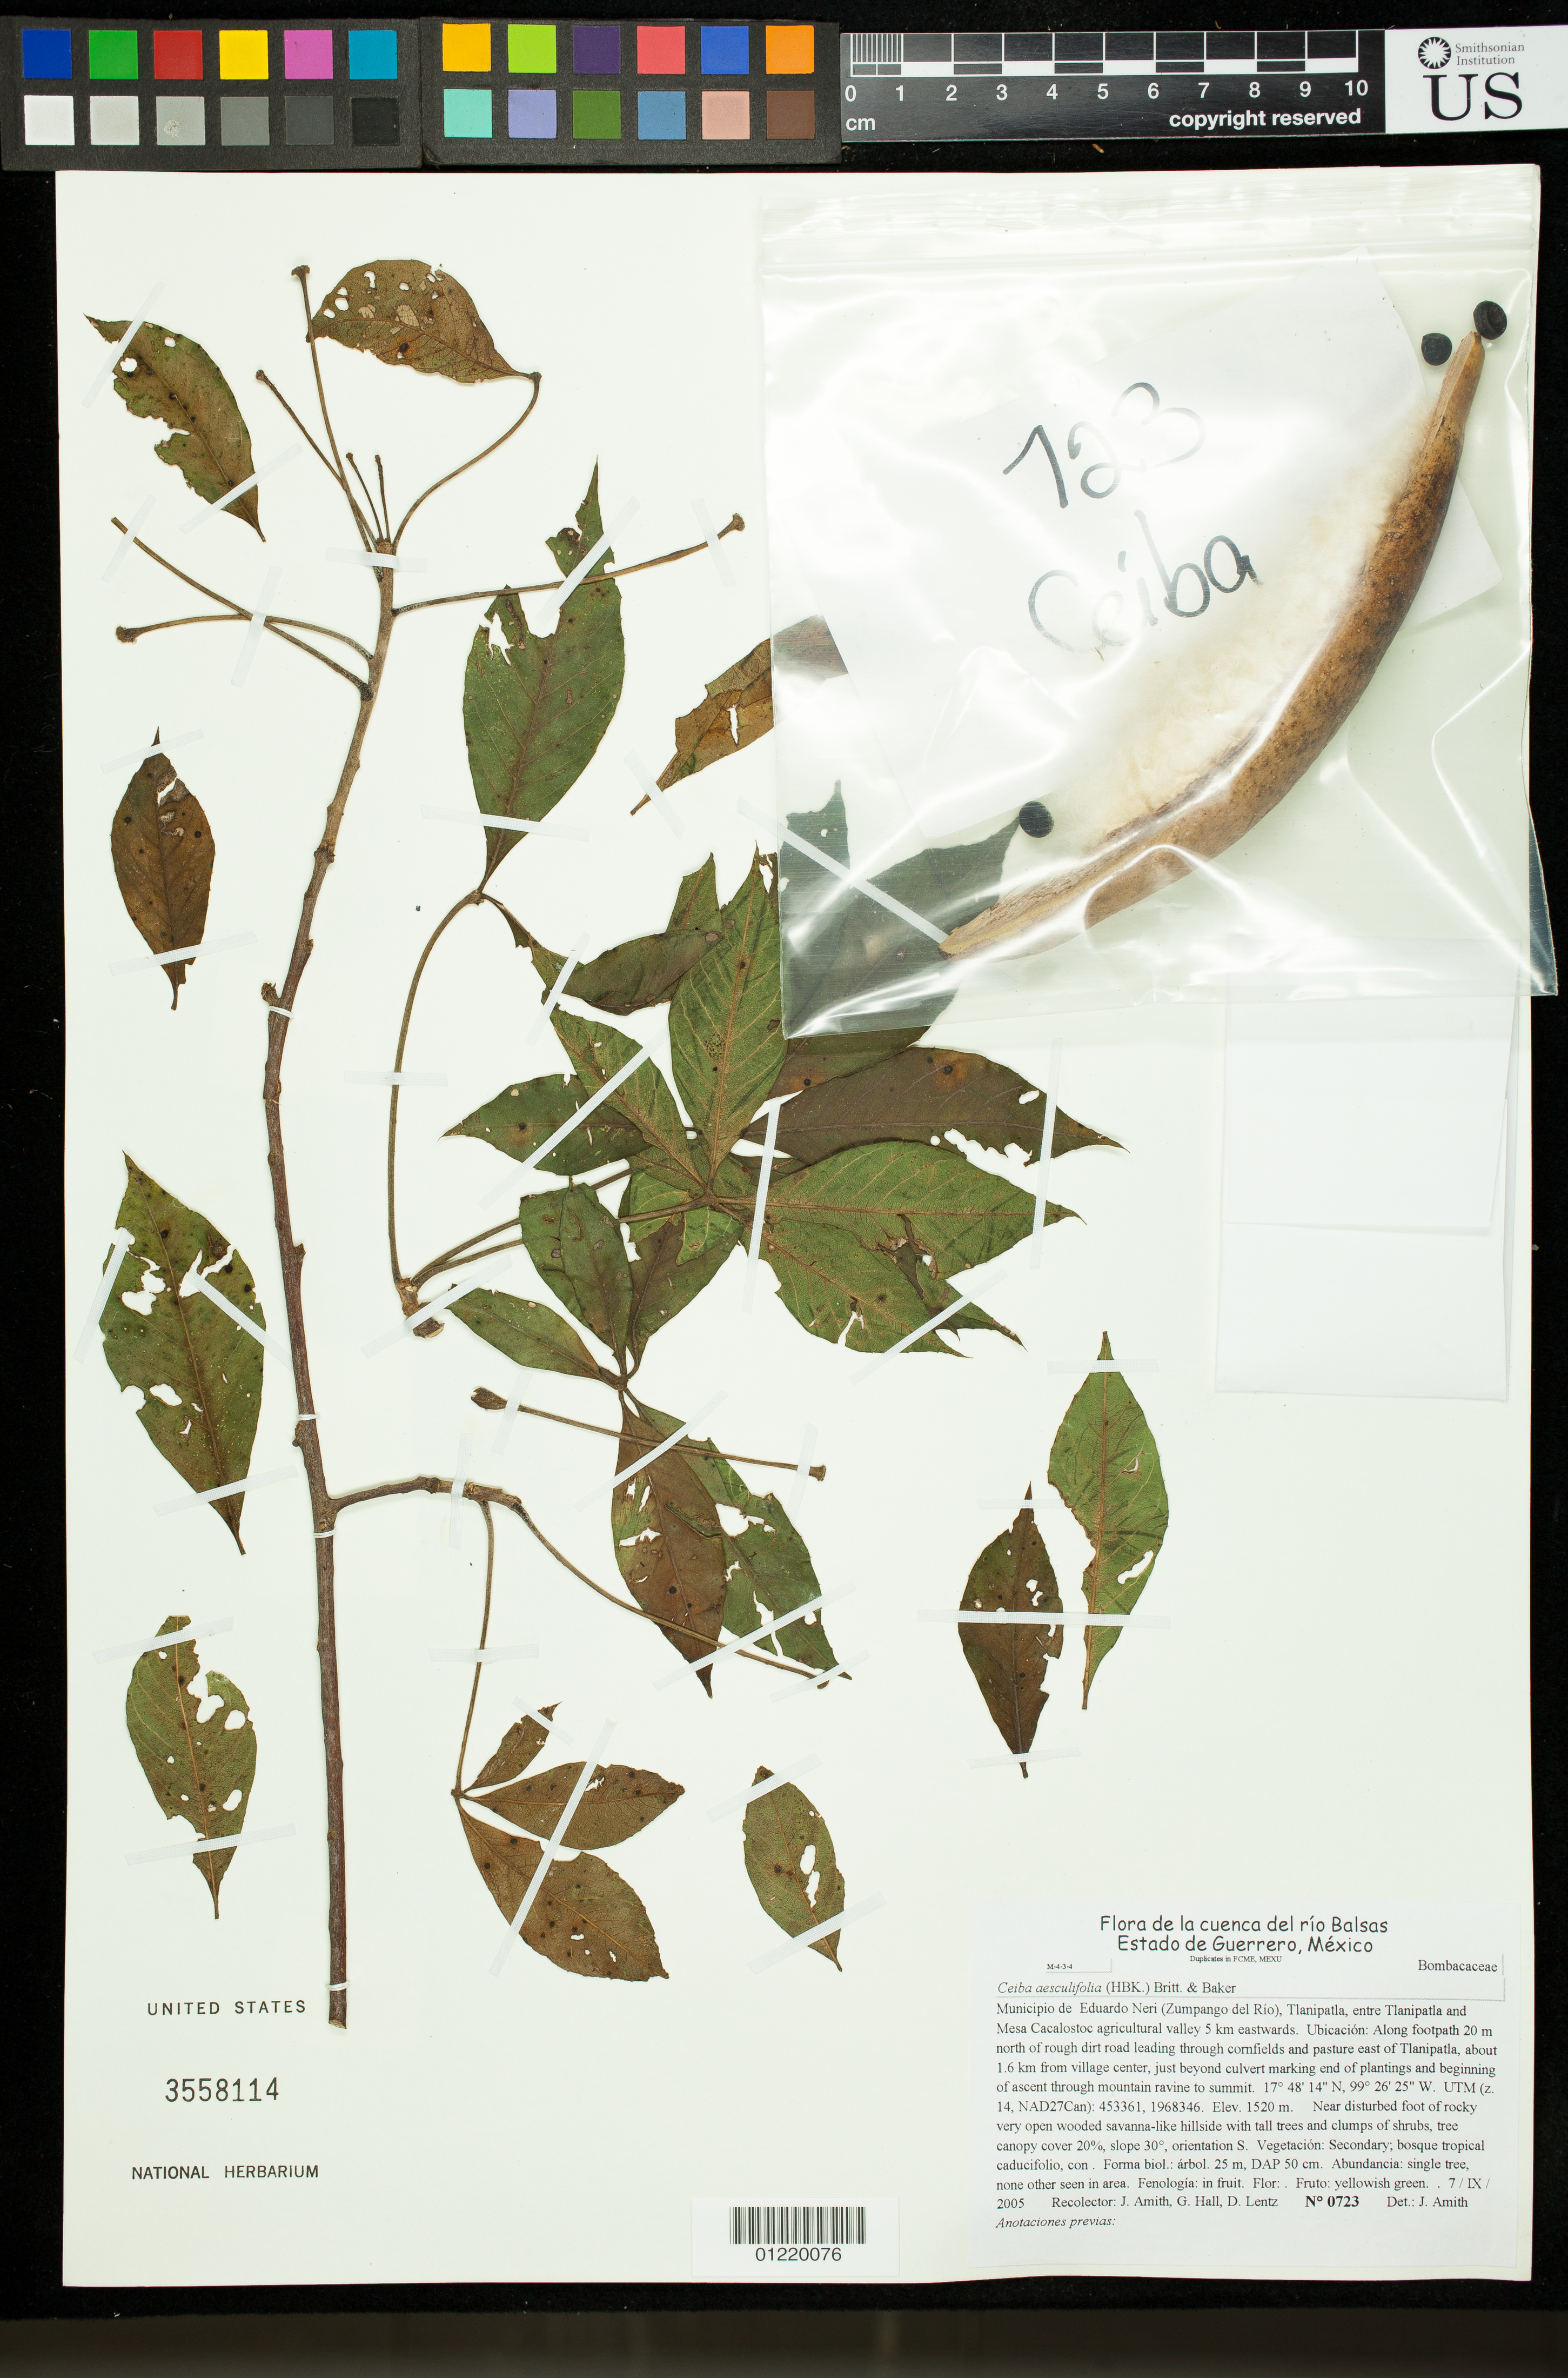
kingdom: Plantae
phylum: Tracheophyta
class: Magnoliopsida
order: Malvales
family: Malvaceae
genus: Ceiba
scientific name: Ceiba aesculifolia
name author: (Kunth) Britten & Baker f.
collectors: J. D. Amith, G. Hall & D. Lentz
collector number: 723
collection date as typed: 9/7/2005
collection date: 2005-09-07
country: Mexico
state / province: Guerrero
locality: Municipio de Eduardo Neri (Zumpango del Rio), Tlanipatla, entre Tlanipatla and Mesa Cacalostoc agricultural valley 5 km eastwards. Ubicación: Along footpath 20 m north of rough dirt road leading through cornfields and pasture east of Tlanipatla, about 1.6 km from village center. UTM (z. 14, NAD27Can): 453361, 1968346.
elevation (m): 1520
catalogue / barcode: US 3558114